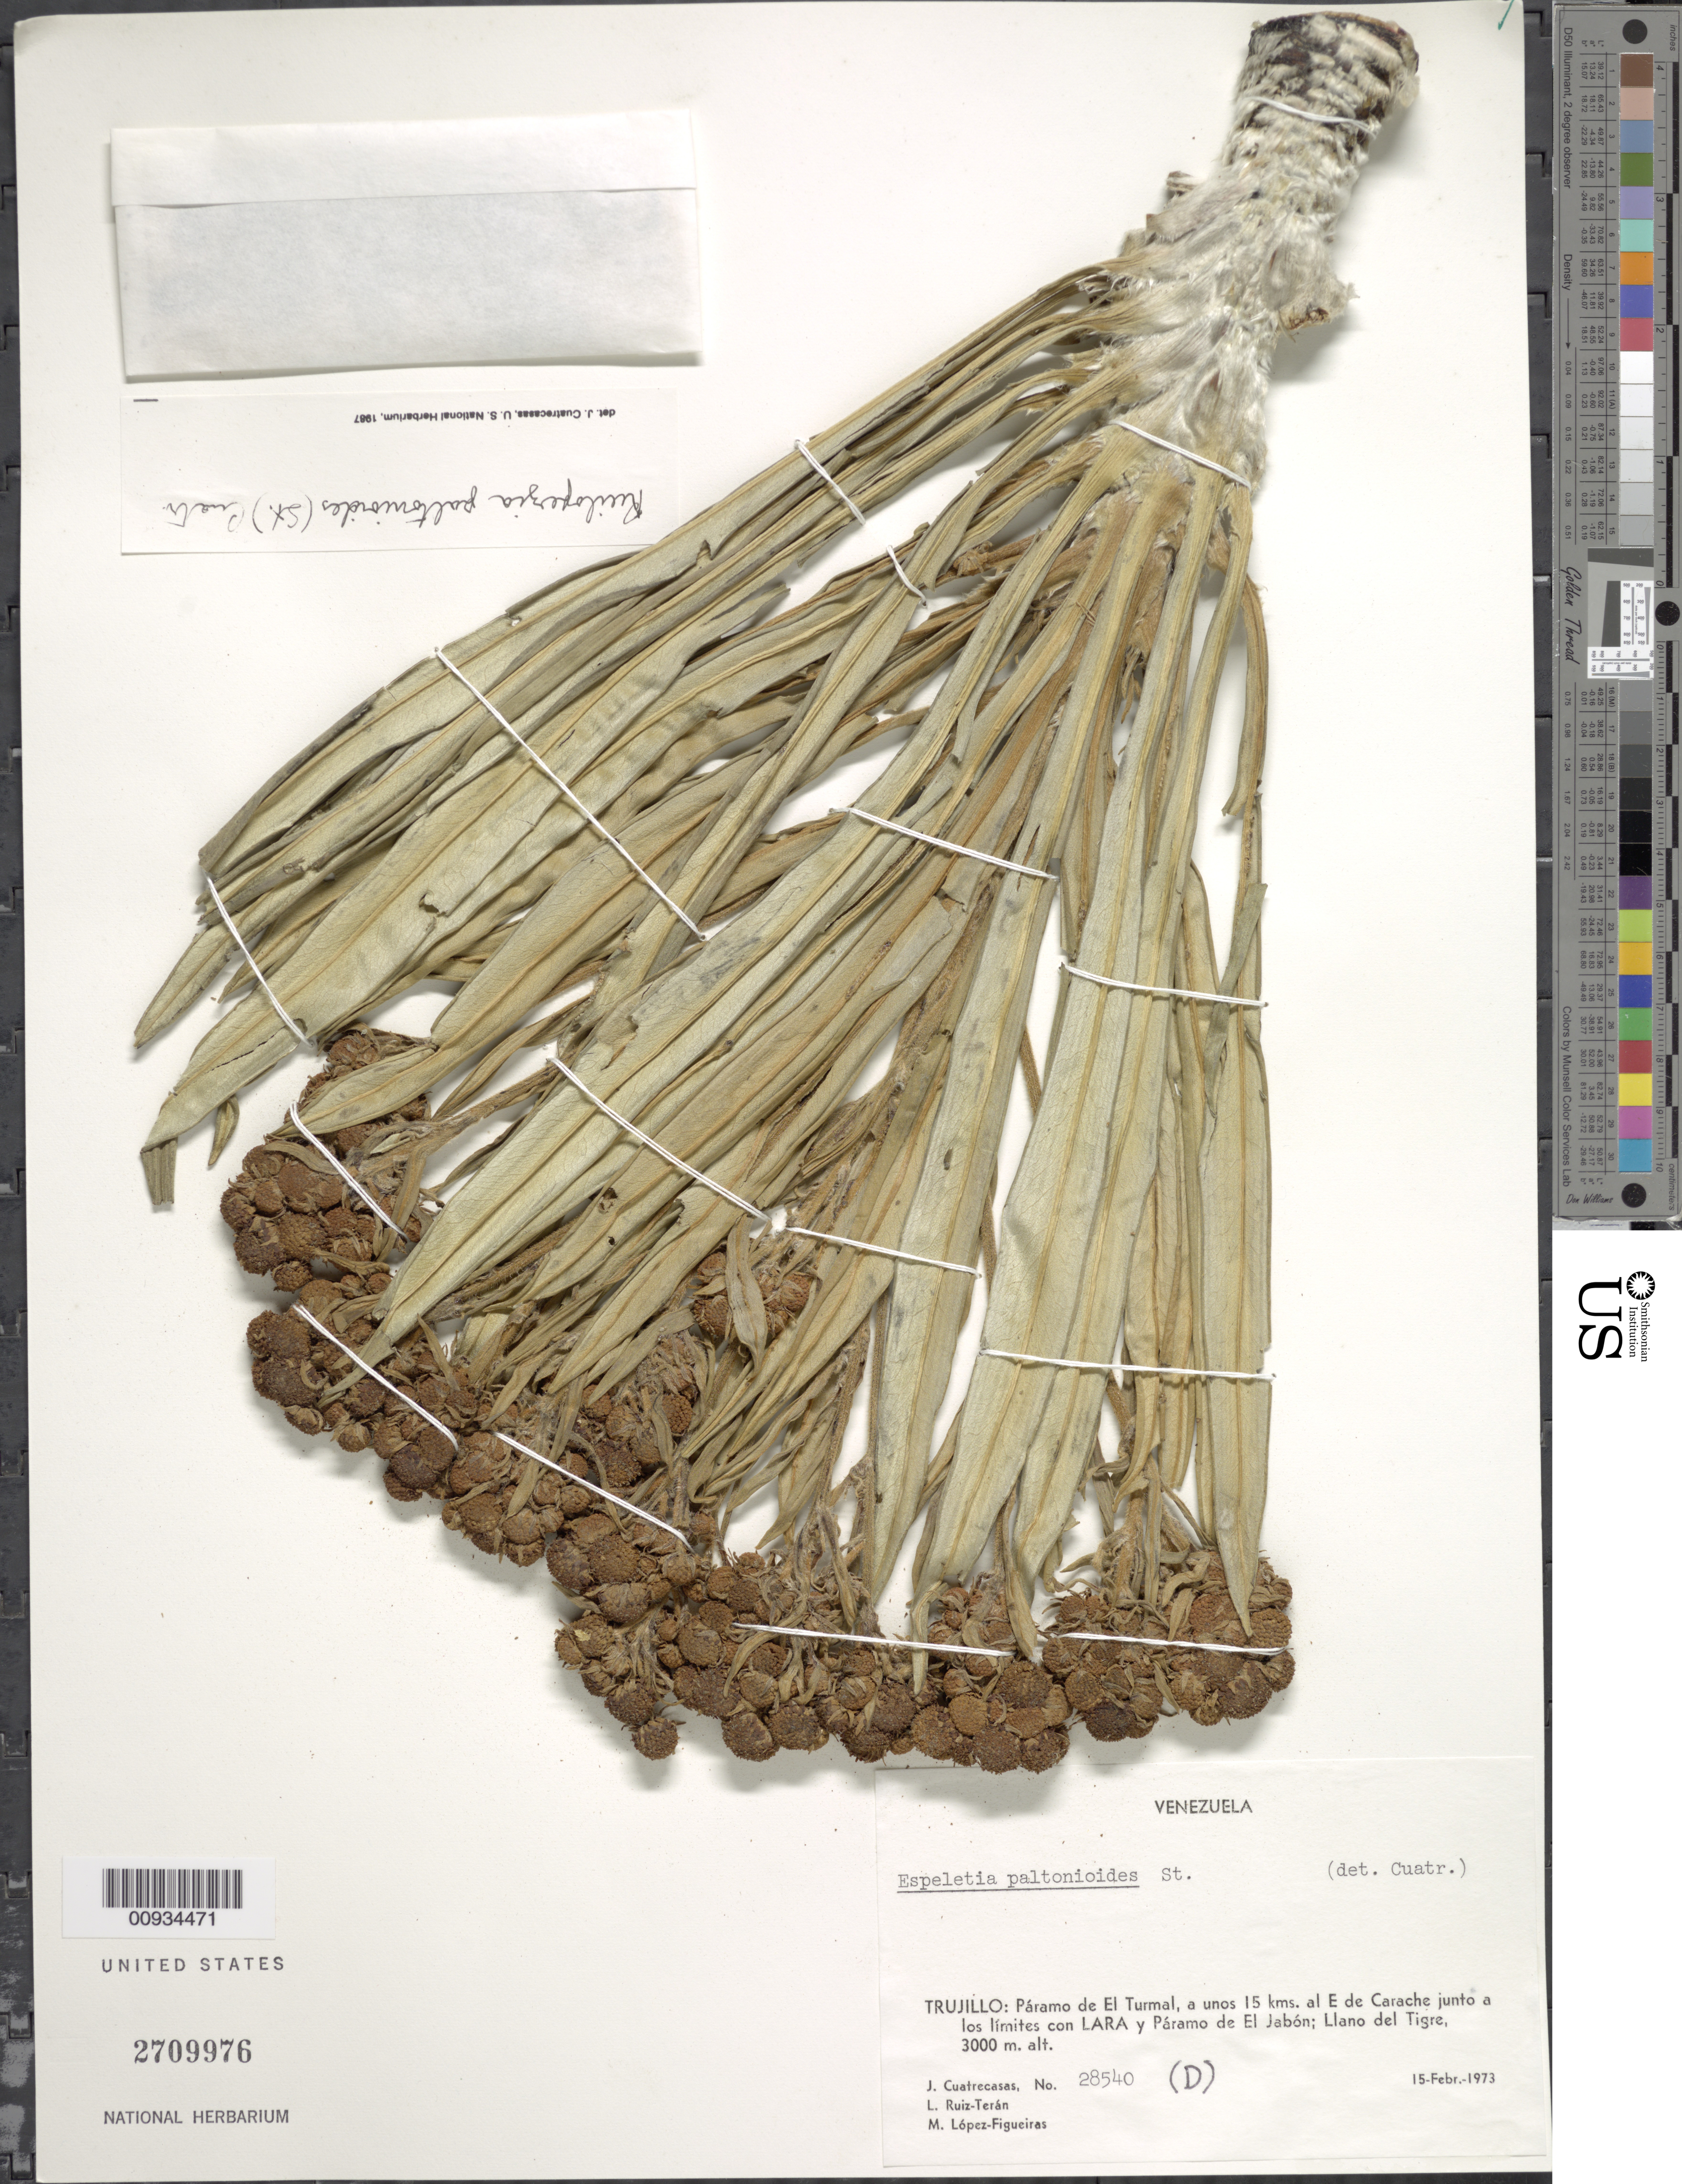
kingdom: Plantae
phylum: Tracheophyta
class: Magnoliopsida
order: Asterales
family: Asteraceae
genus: Ruilopezia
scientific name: Ruilopezia paltonioides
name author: (Standl.) Cuatrec.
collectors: J. Cuatrecasas, L. E. Ruíz-Terán & M. López Figueiras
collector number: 28540D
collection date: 1973-02-15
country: Venezuela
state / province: Trujillo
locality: Paramo de El Turmal, a unos 15 kms al E de Carache junto a los limites con Lara y Paramo de El Jabon, Llano del Tigre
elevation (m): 3000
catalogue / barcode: US 2709976